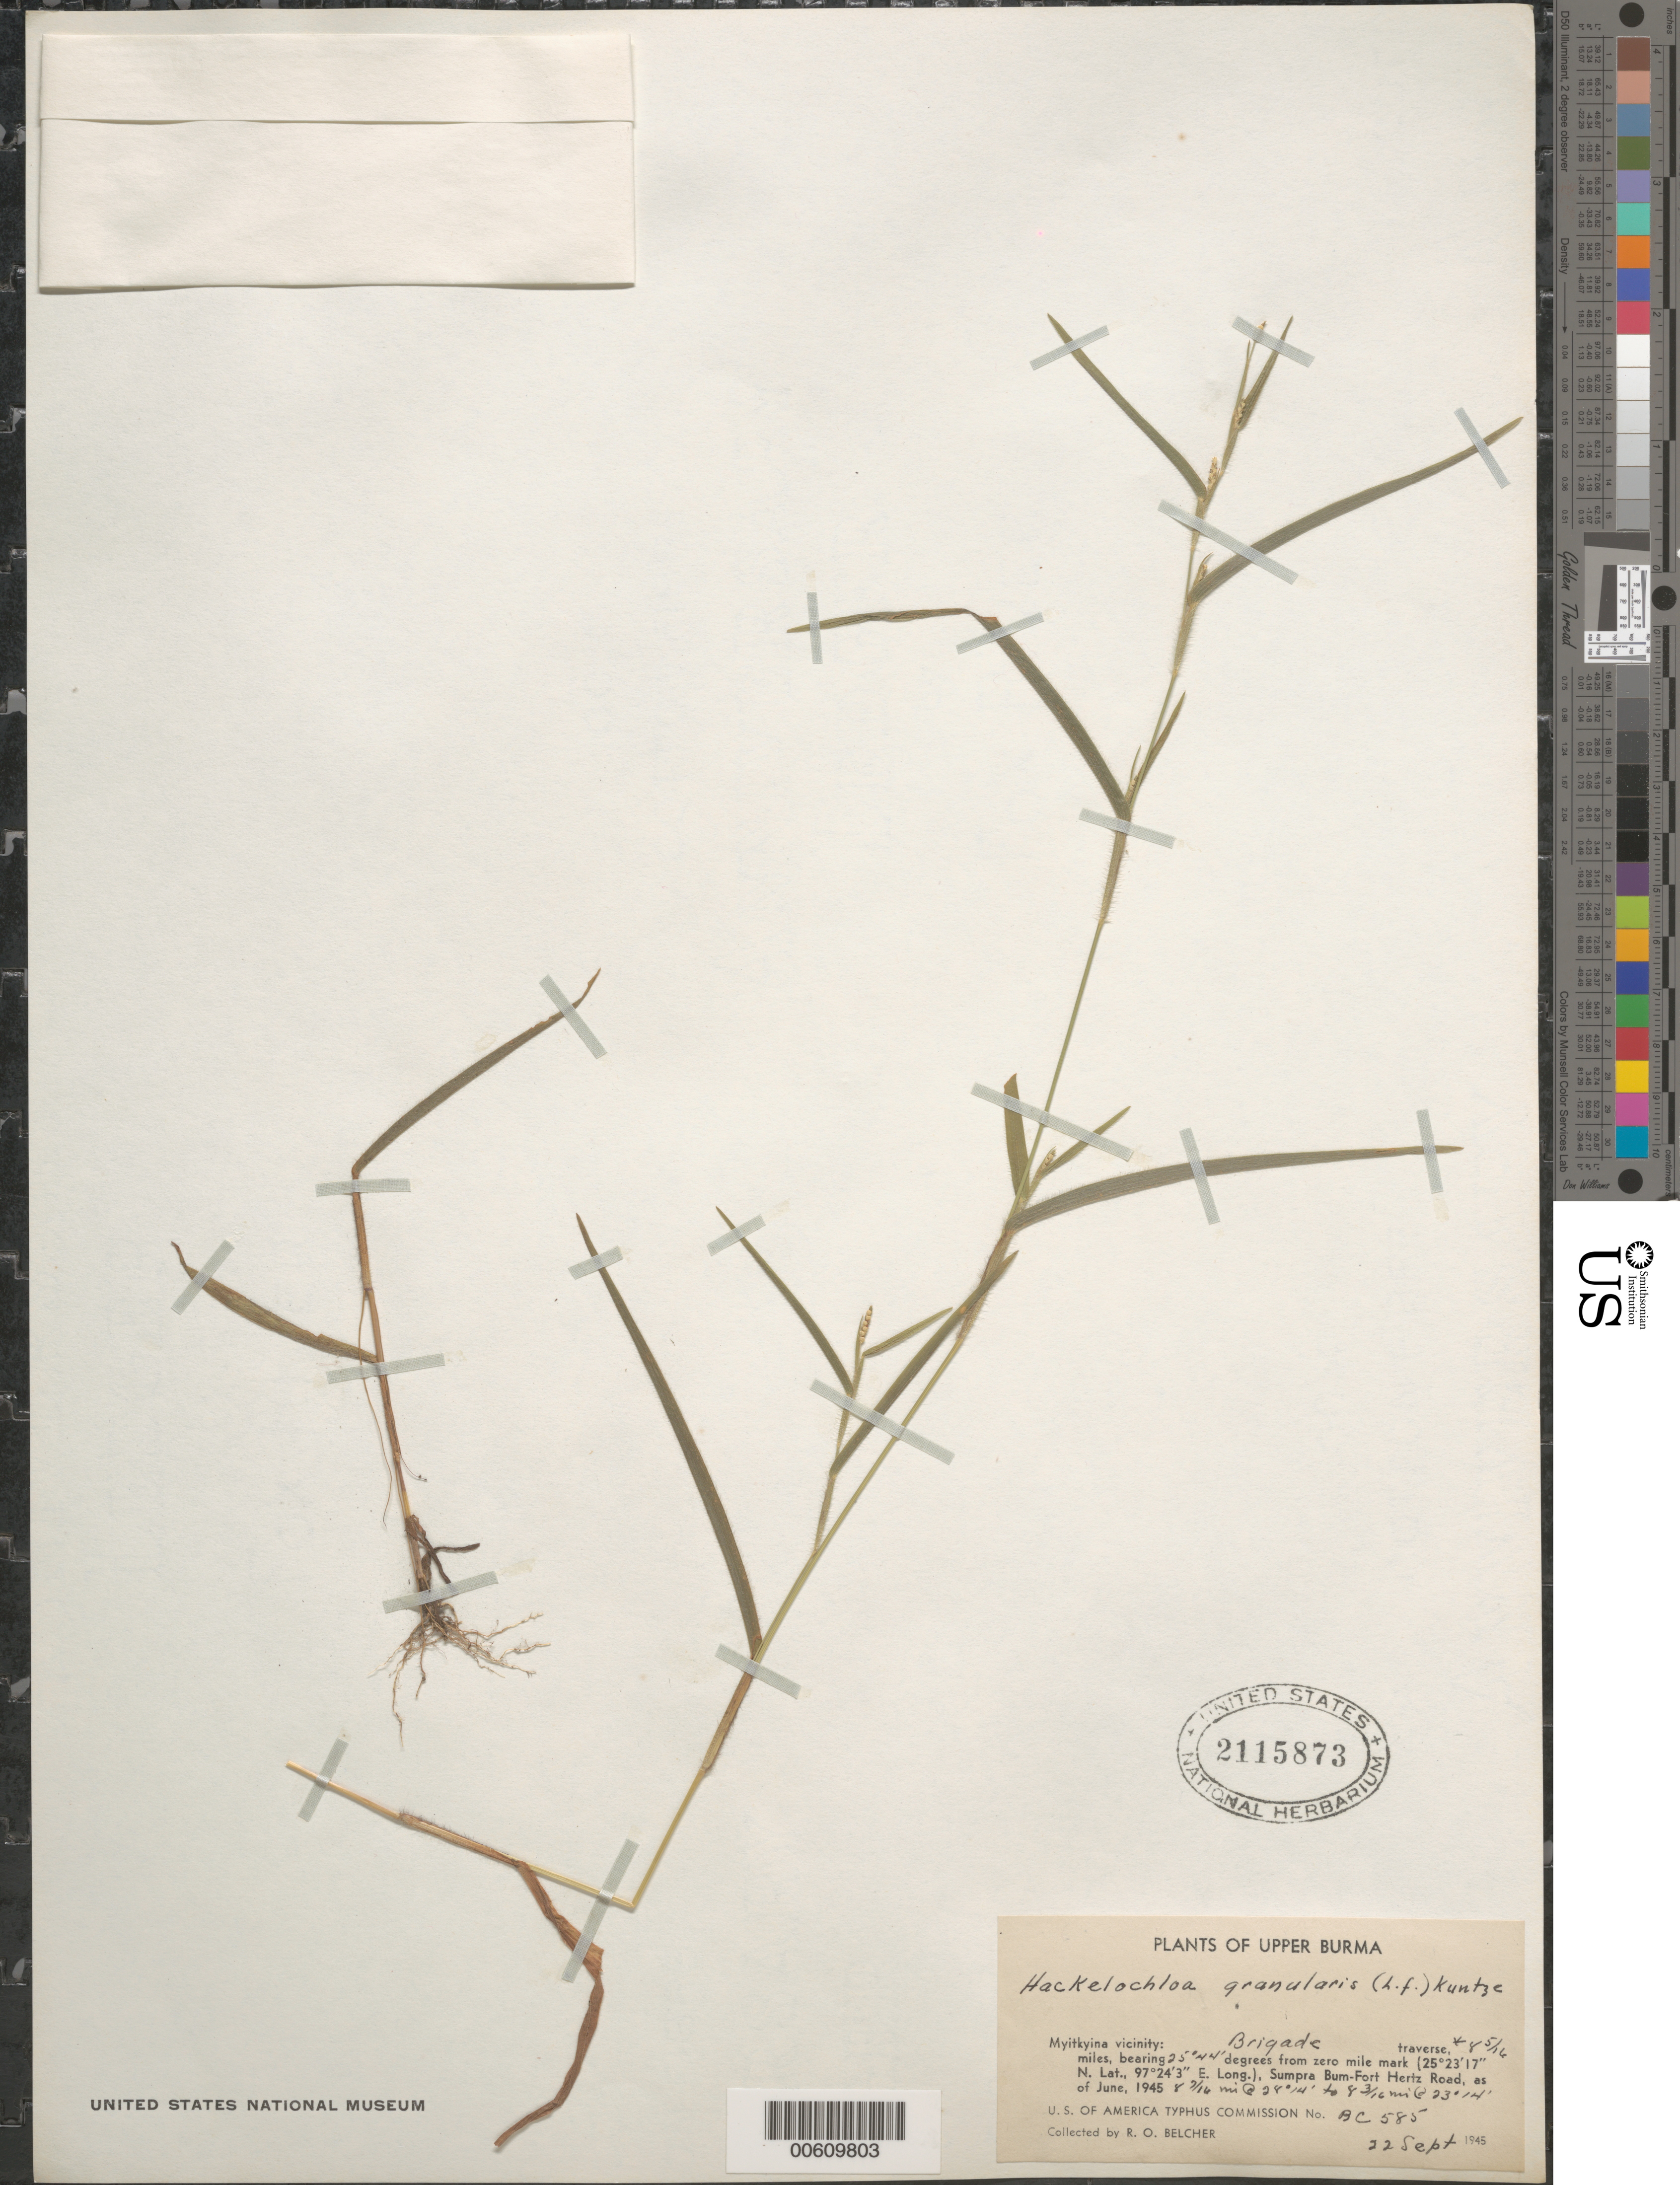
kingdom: Plantae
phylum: Tracheophyta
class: Liliopsida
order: Poales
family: Poaceae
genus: Hackelochloa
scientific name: Hackelochloa granularis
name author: (L.) Kuntze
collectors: R. Belcher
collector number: AC 585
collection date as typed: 22 Sep 1945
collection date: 1945-09-22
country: Myanmar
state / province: Kachin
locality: Myitkyina, Brigade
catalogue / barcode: US 2115873